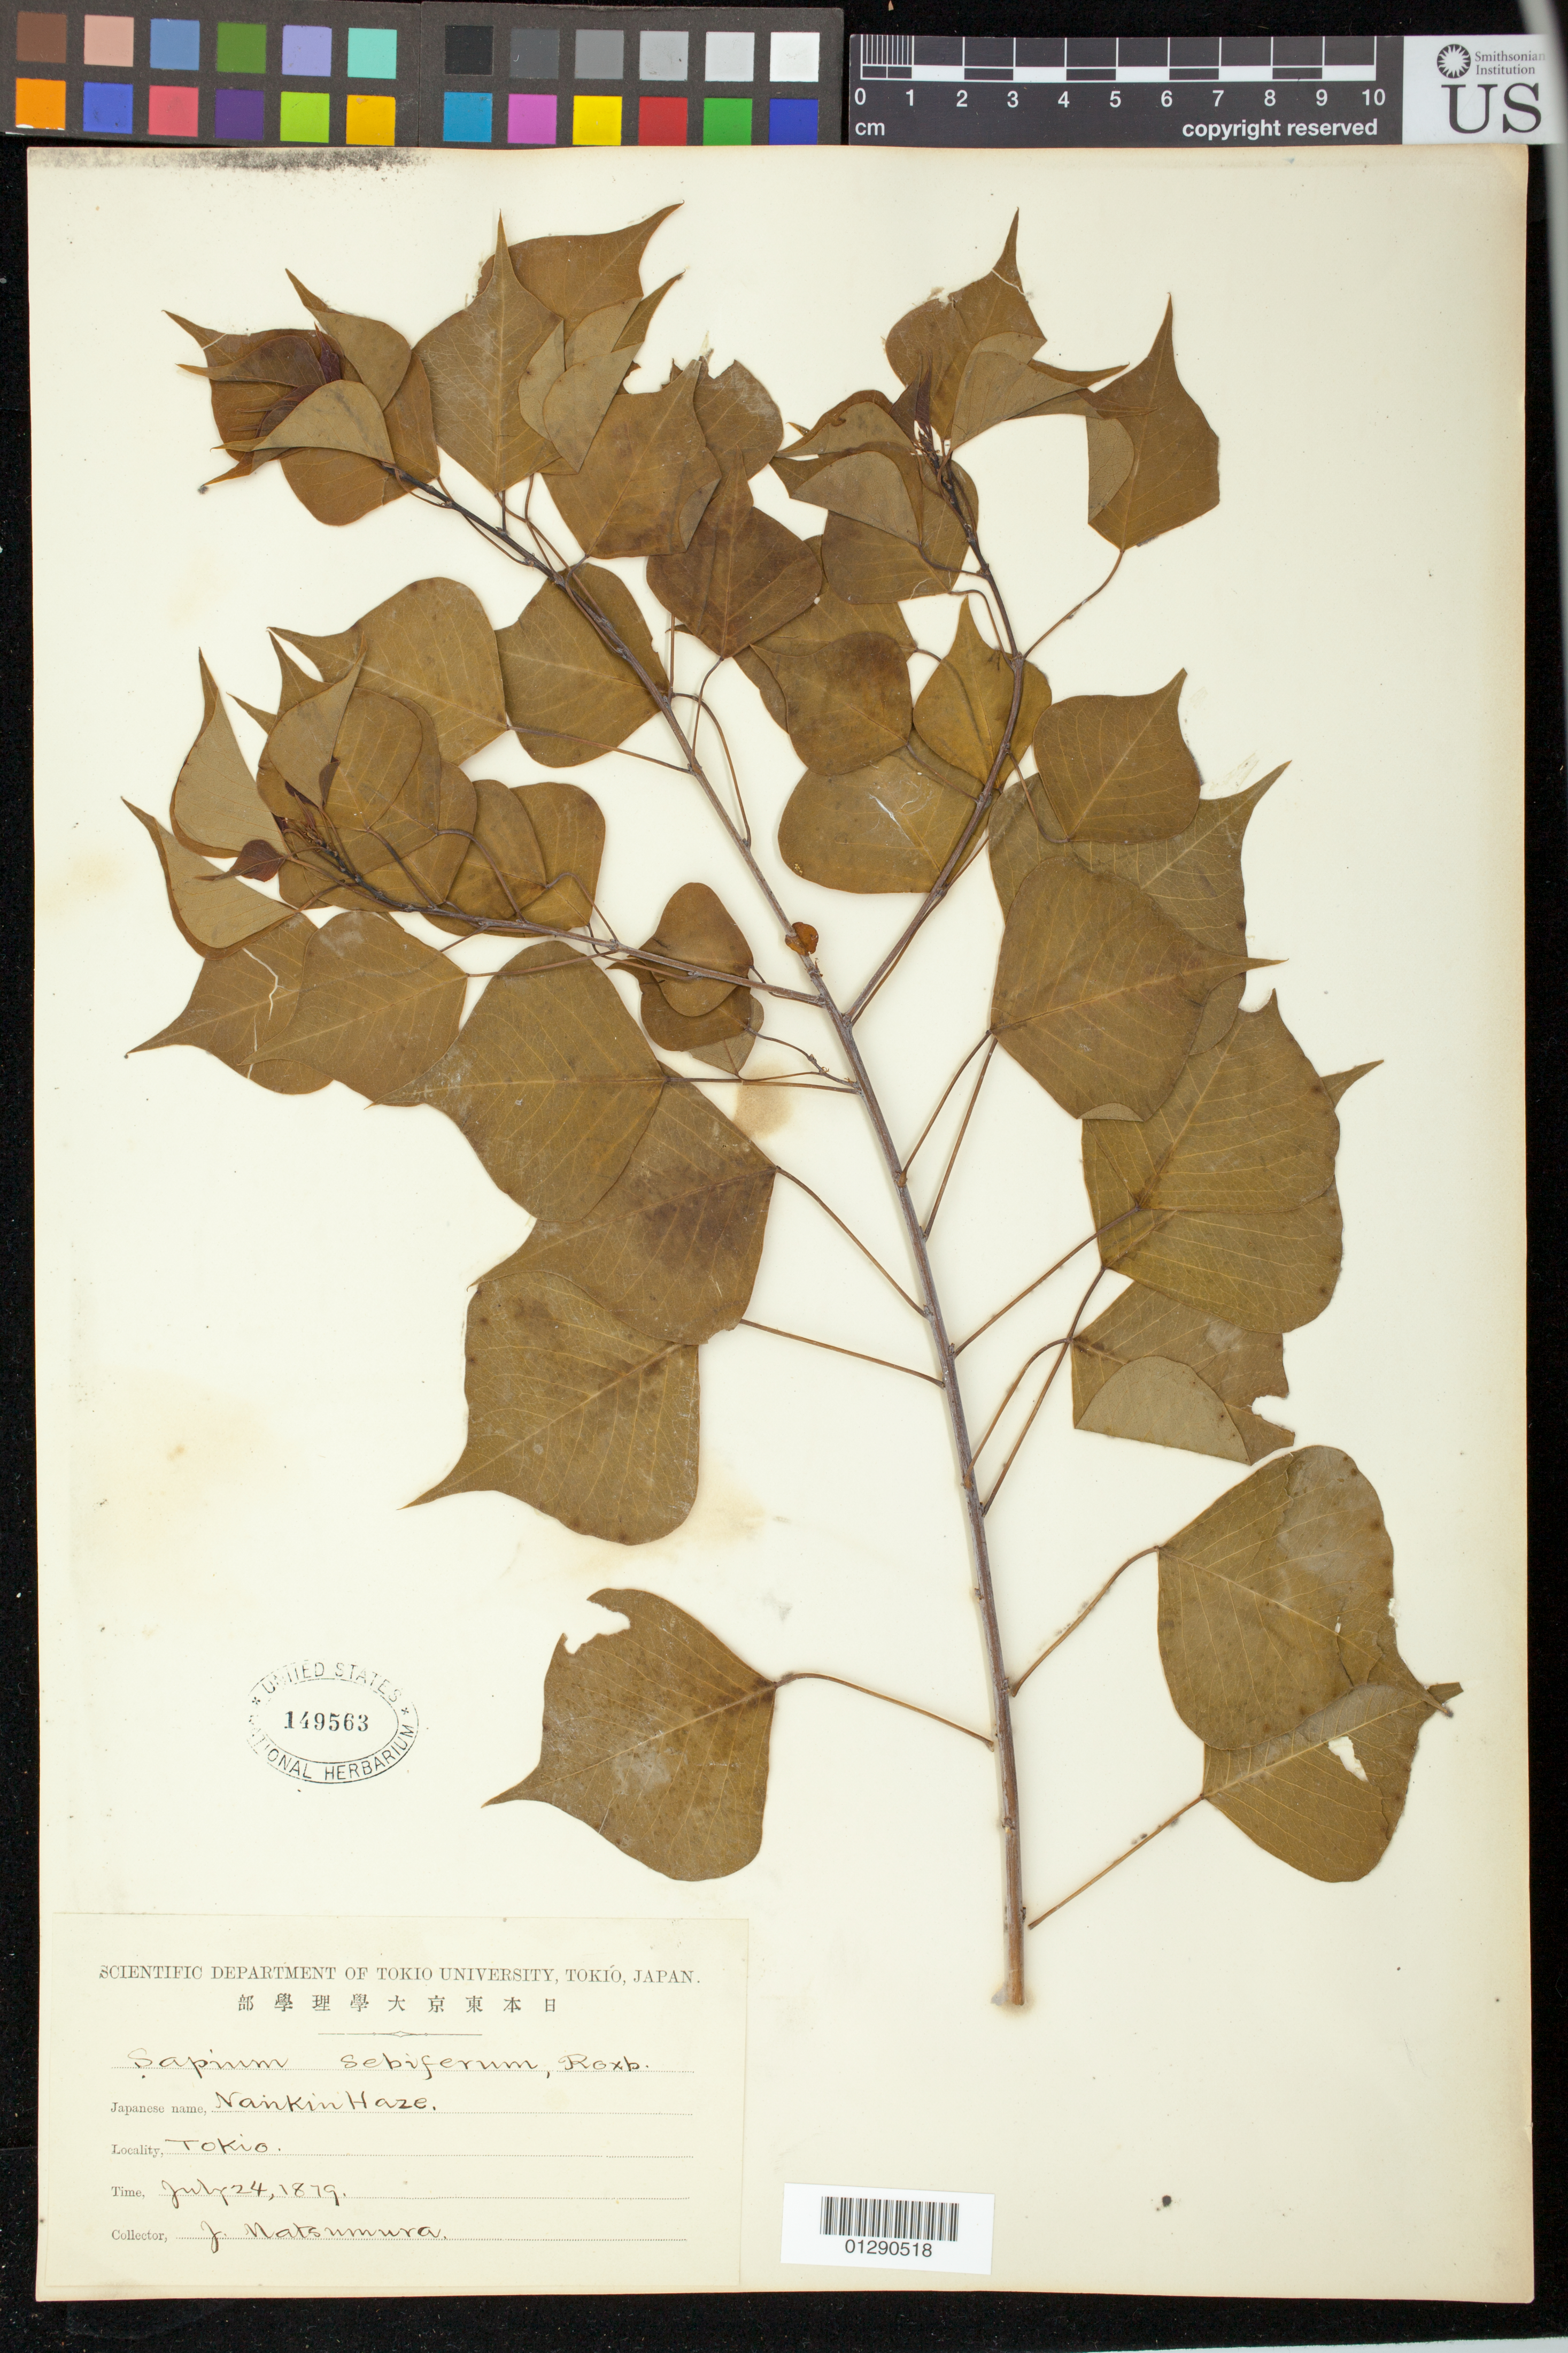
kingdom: Plantae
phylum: Tracheophyta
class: Magnoliopsida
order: Malpighiales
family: Euphorbiaceae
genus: Sapium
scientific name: Sapium sebiferum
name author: (L.) Roxb.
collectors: J. Matsumura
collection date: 1879-07-24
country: Japan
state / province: Tokyo, Federal City of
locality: Tokyo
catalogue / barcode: US 149563